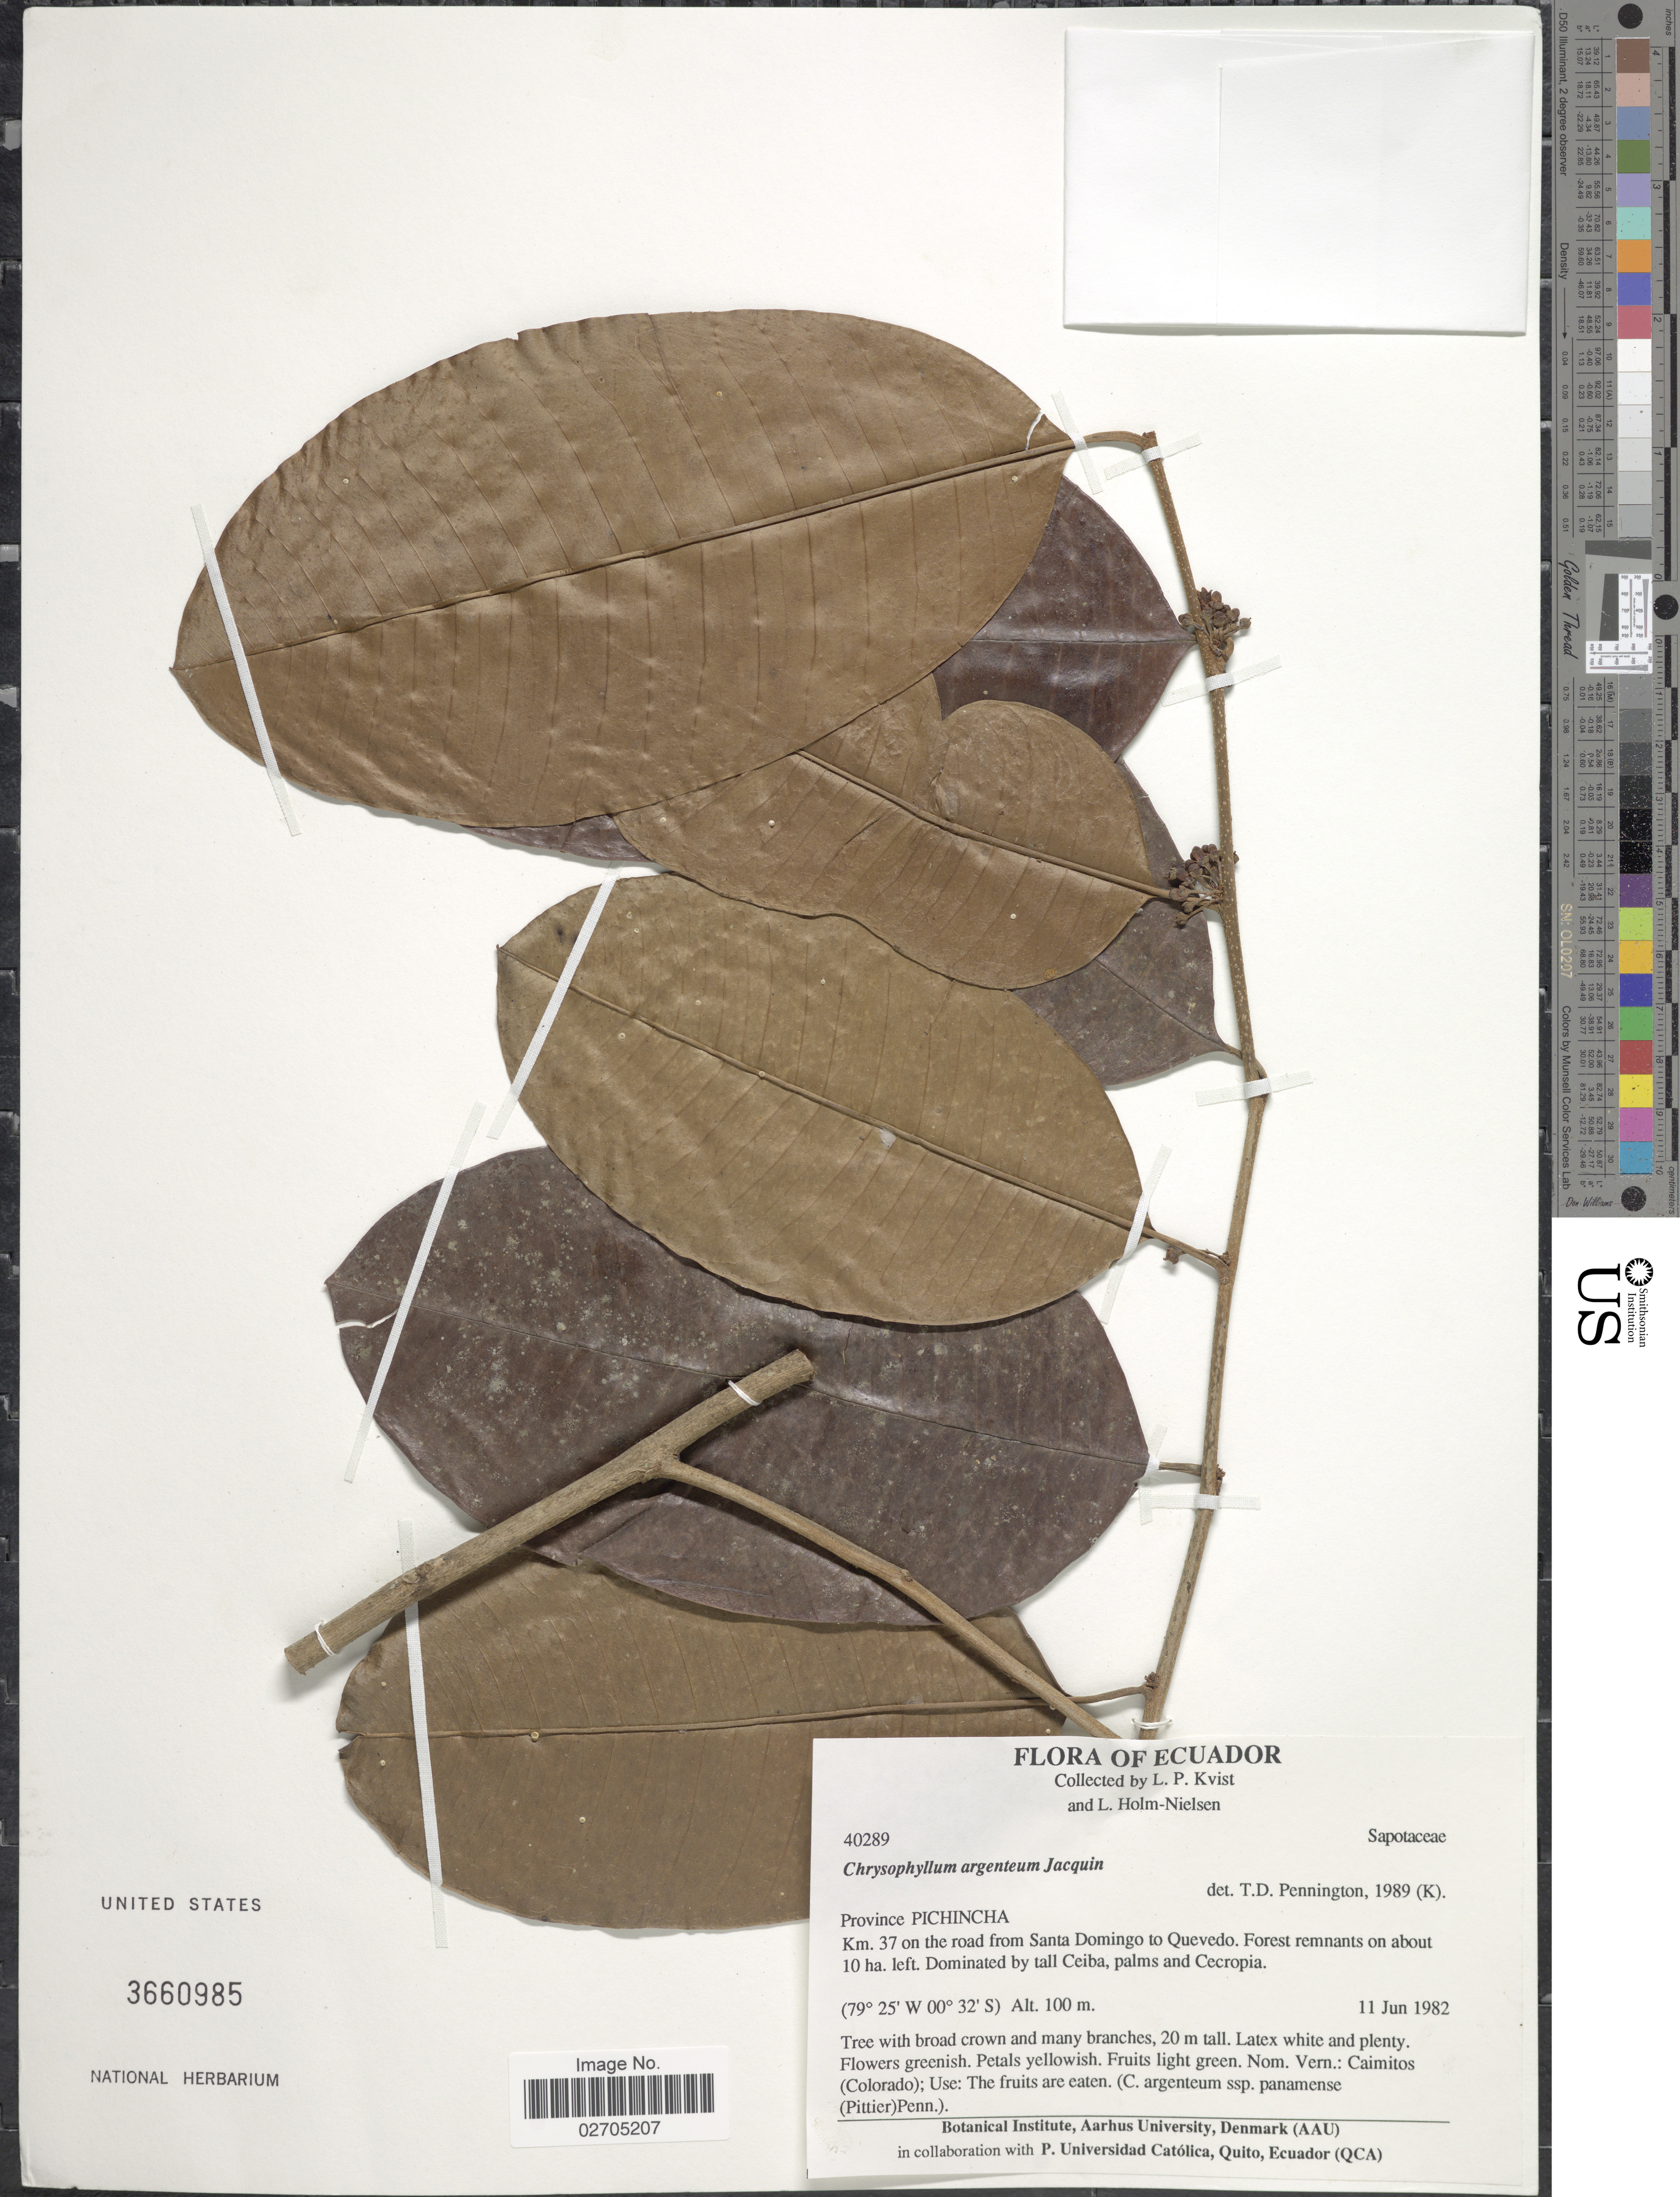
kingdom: Plantae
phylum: Tracheophyta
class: Magnoliopsida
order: Ericales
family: Sapotaceae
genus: Chrysophyllum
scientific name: Chrysophyllum argenteum subsp. argenteum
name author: Jacq.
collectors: L. P. Kvist & L. Holm-Nielsen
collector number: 40289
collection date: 1982-06-11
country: Ecuador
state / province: Pichincha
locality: Km. 37 on the road from Santa Domingo to Quevedo.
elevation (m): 100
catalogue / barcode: US 3660985